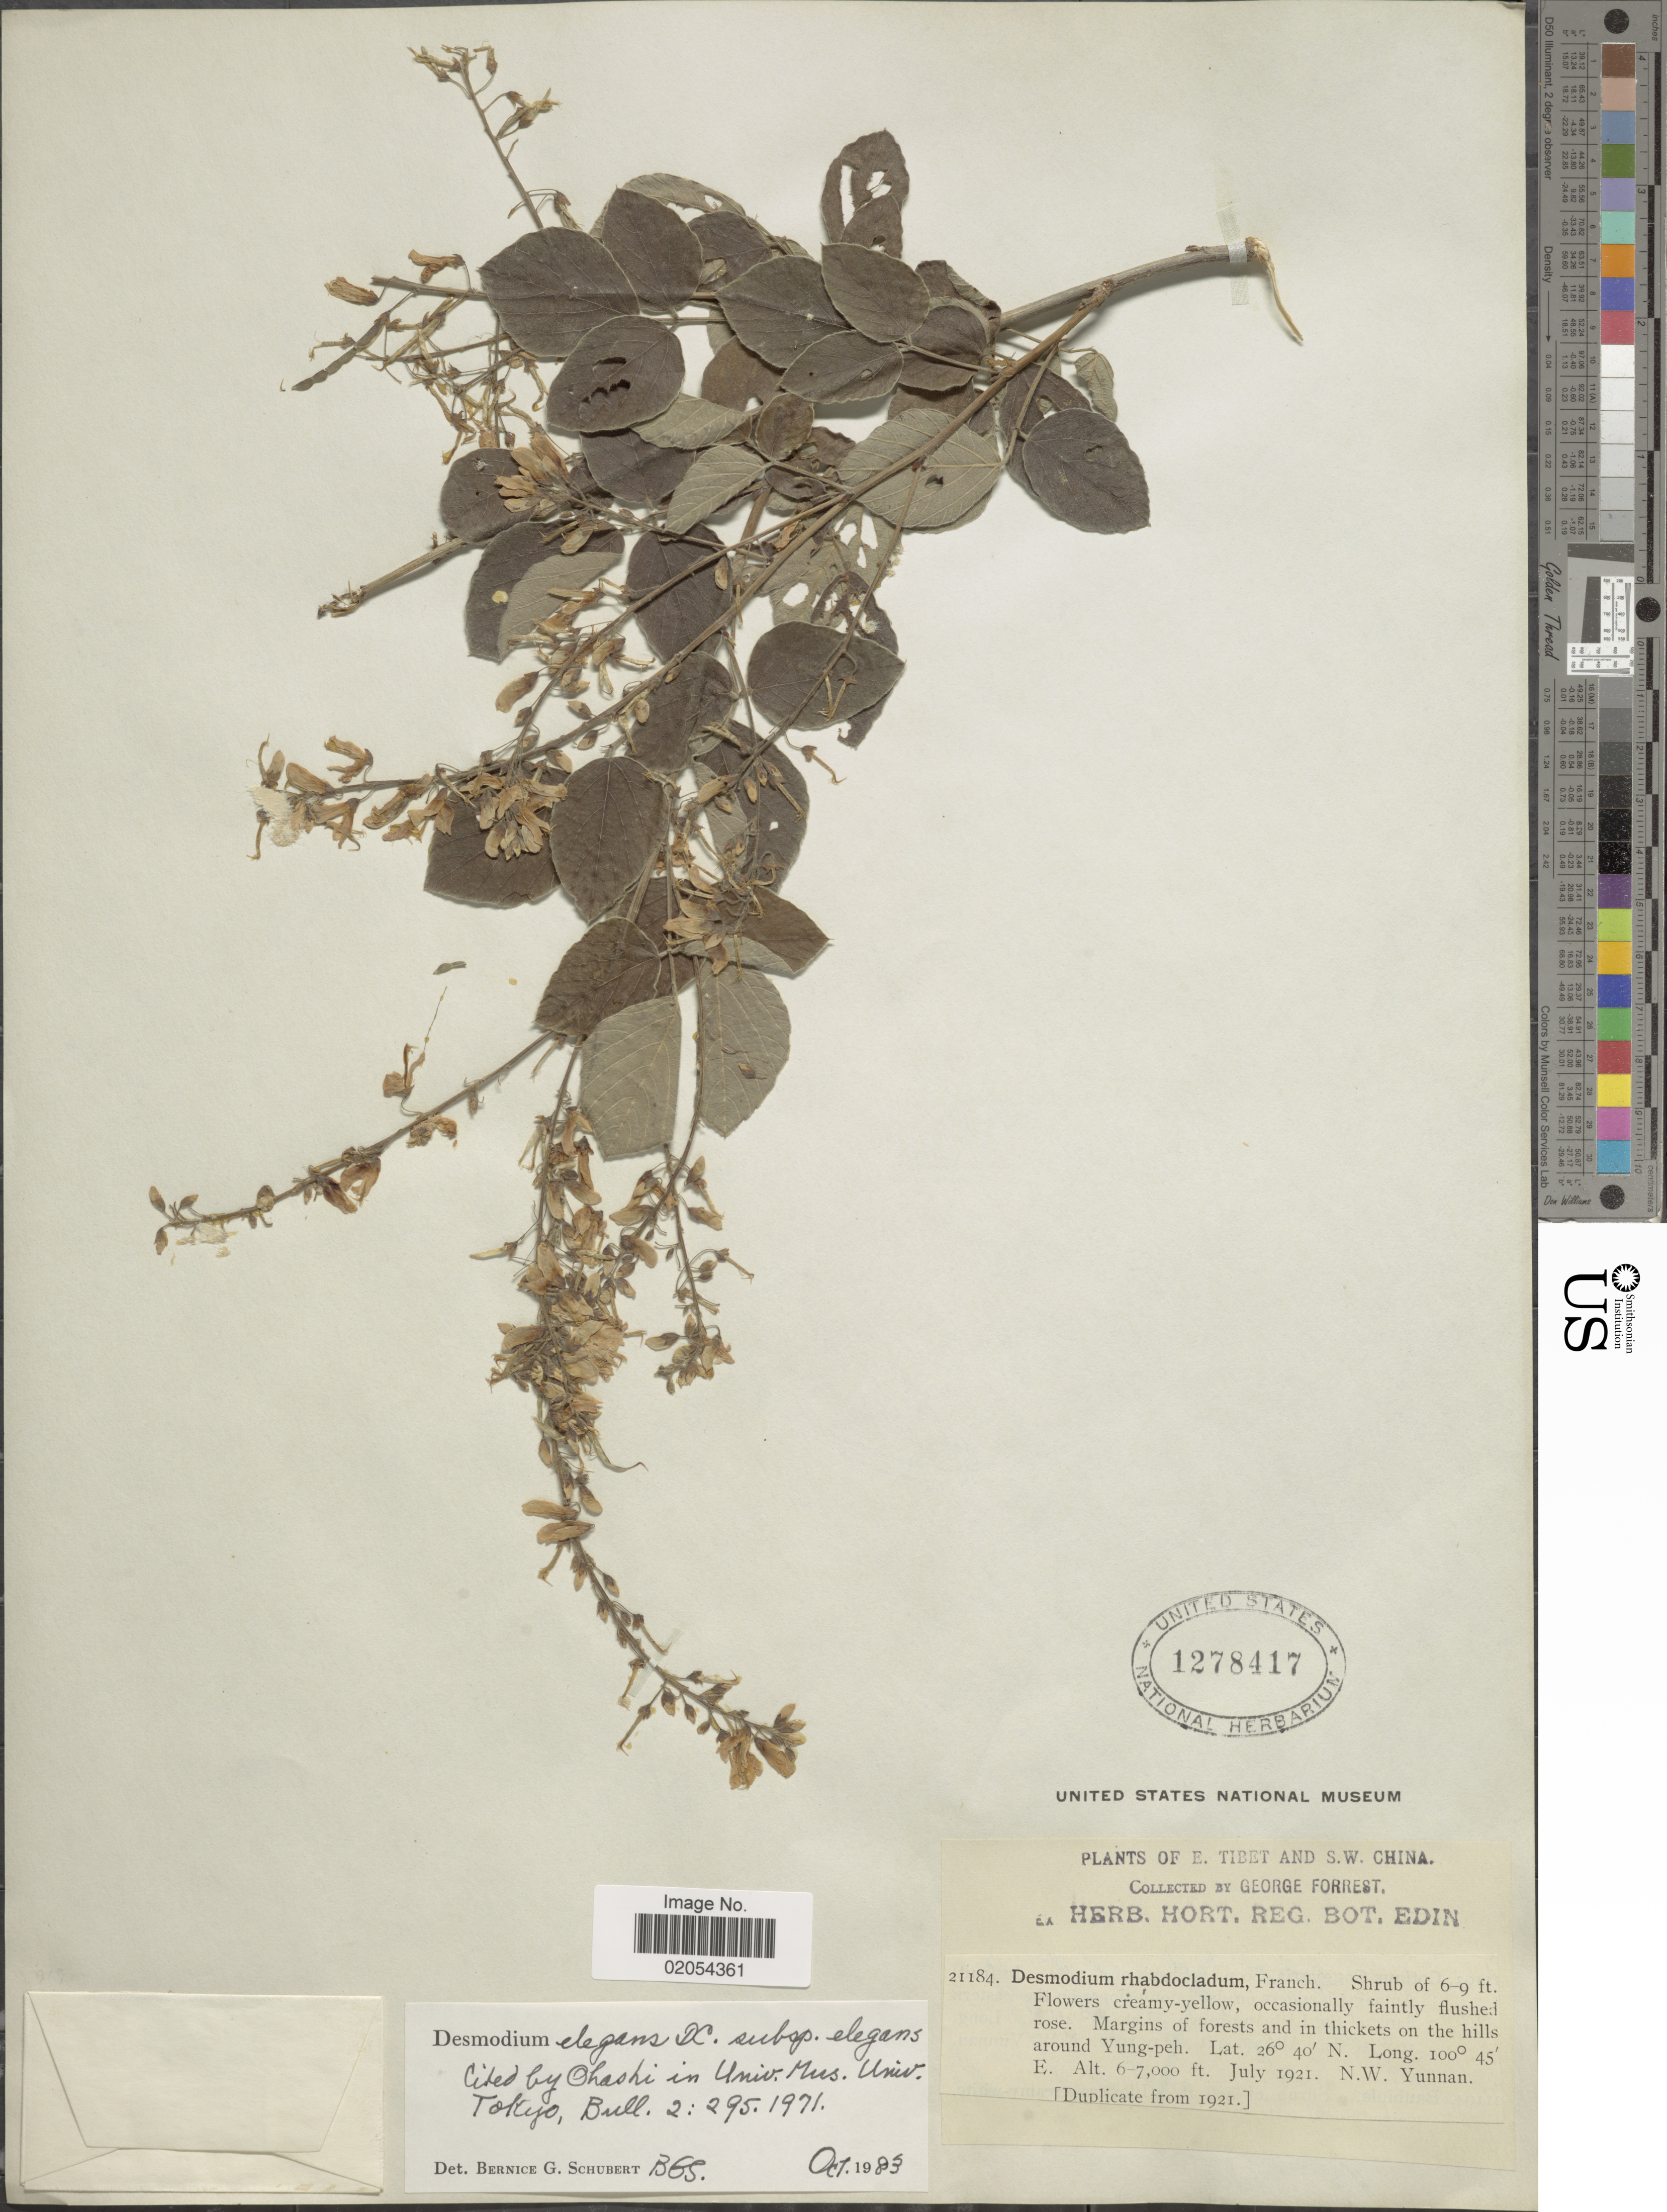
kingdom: Plantae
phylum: Tracheophyta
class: Magnoliopsida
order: Fabales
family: Fabaceae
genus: Sunhangia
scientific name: Sunhangia elegans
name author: (DC.) H. Ohashi & K. Ohashi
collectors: G. Forrest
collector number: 21184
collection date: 1921-07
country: China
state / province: Yunnan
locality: Margins of forests and in thickets on the hills around Yung-peh.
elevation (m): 1829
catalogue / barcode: US 1278417